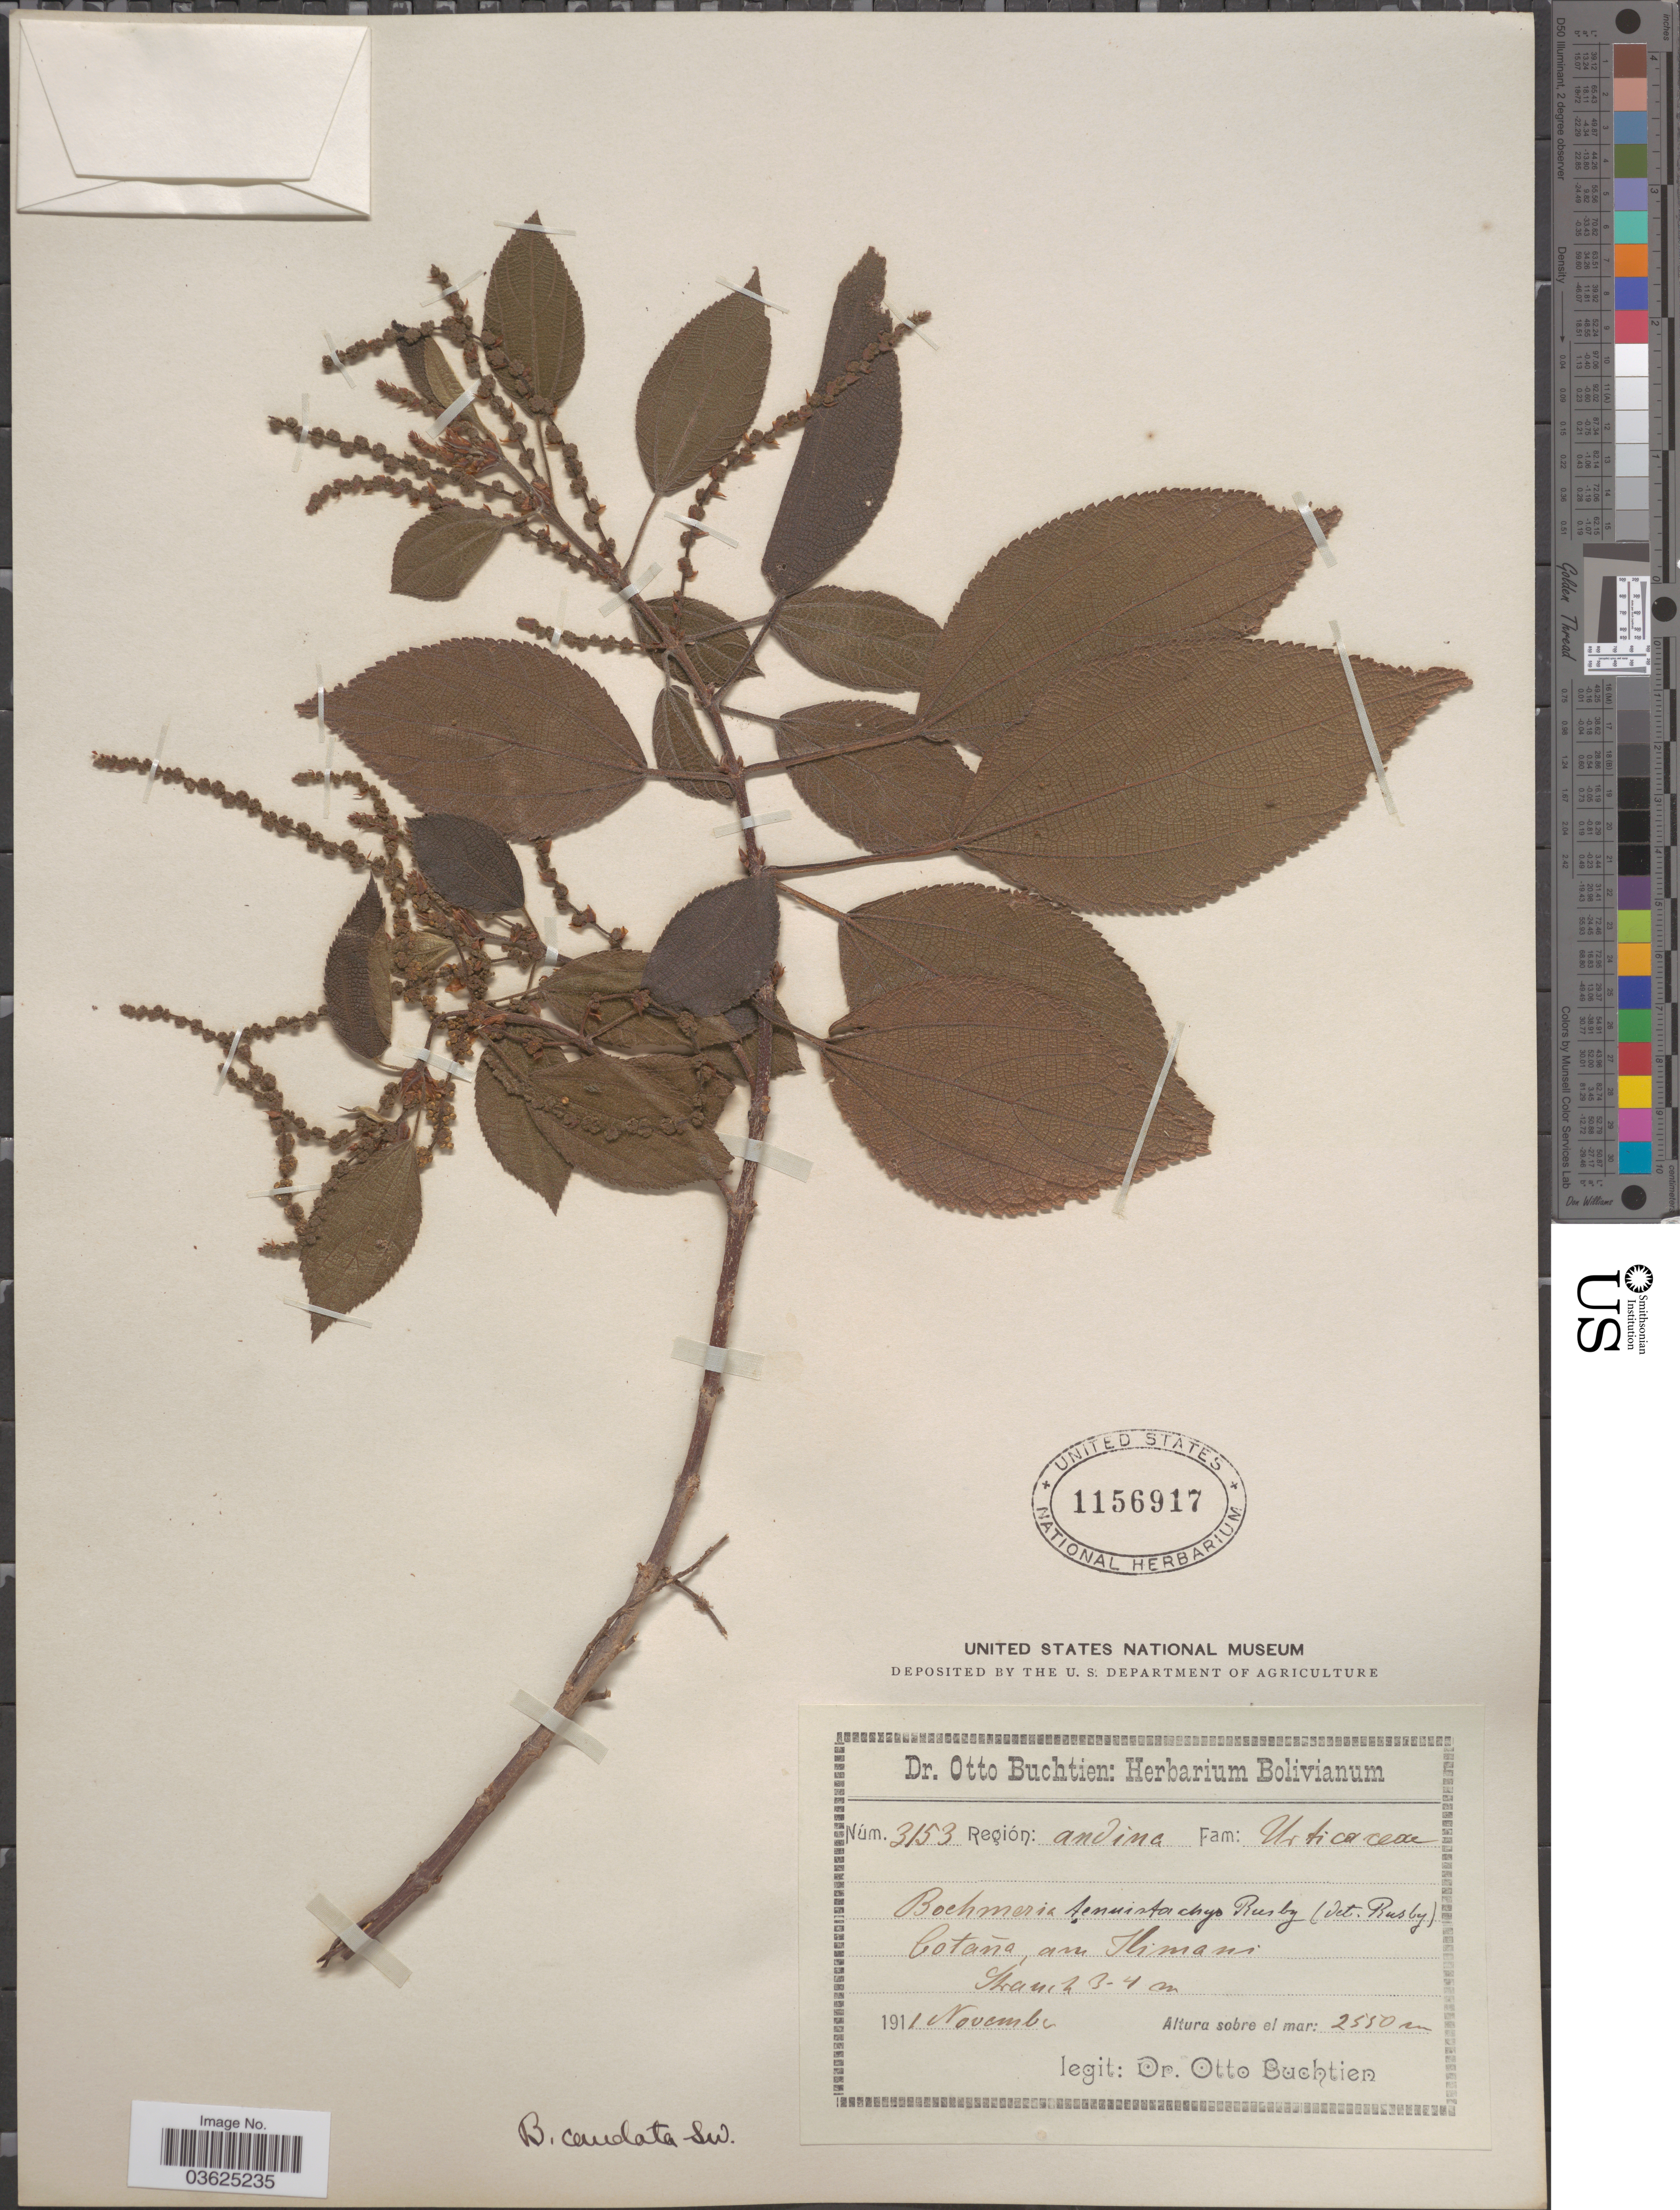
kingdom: Plantae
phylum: Tracheophyta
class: Magnoliopsida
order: Rosales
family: Urticaceae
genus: Boehmeria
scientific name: Boehmeria caudata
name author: Sw.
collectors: O. Buchtien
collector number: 3153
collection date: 1911-11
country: Bolivia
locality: Región: andina. Cotaña, am Ilimani.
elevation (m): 2550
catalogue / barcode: US 1156917